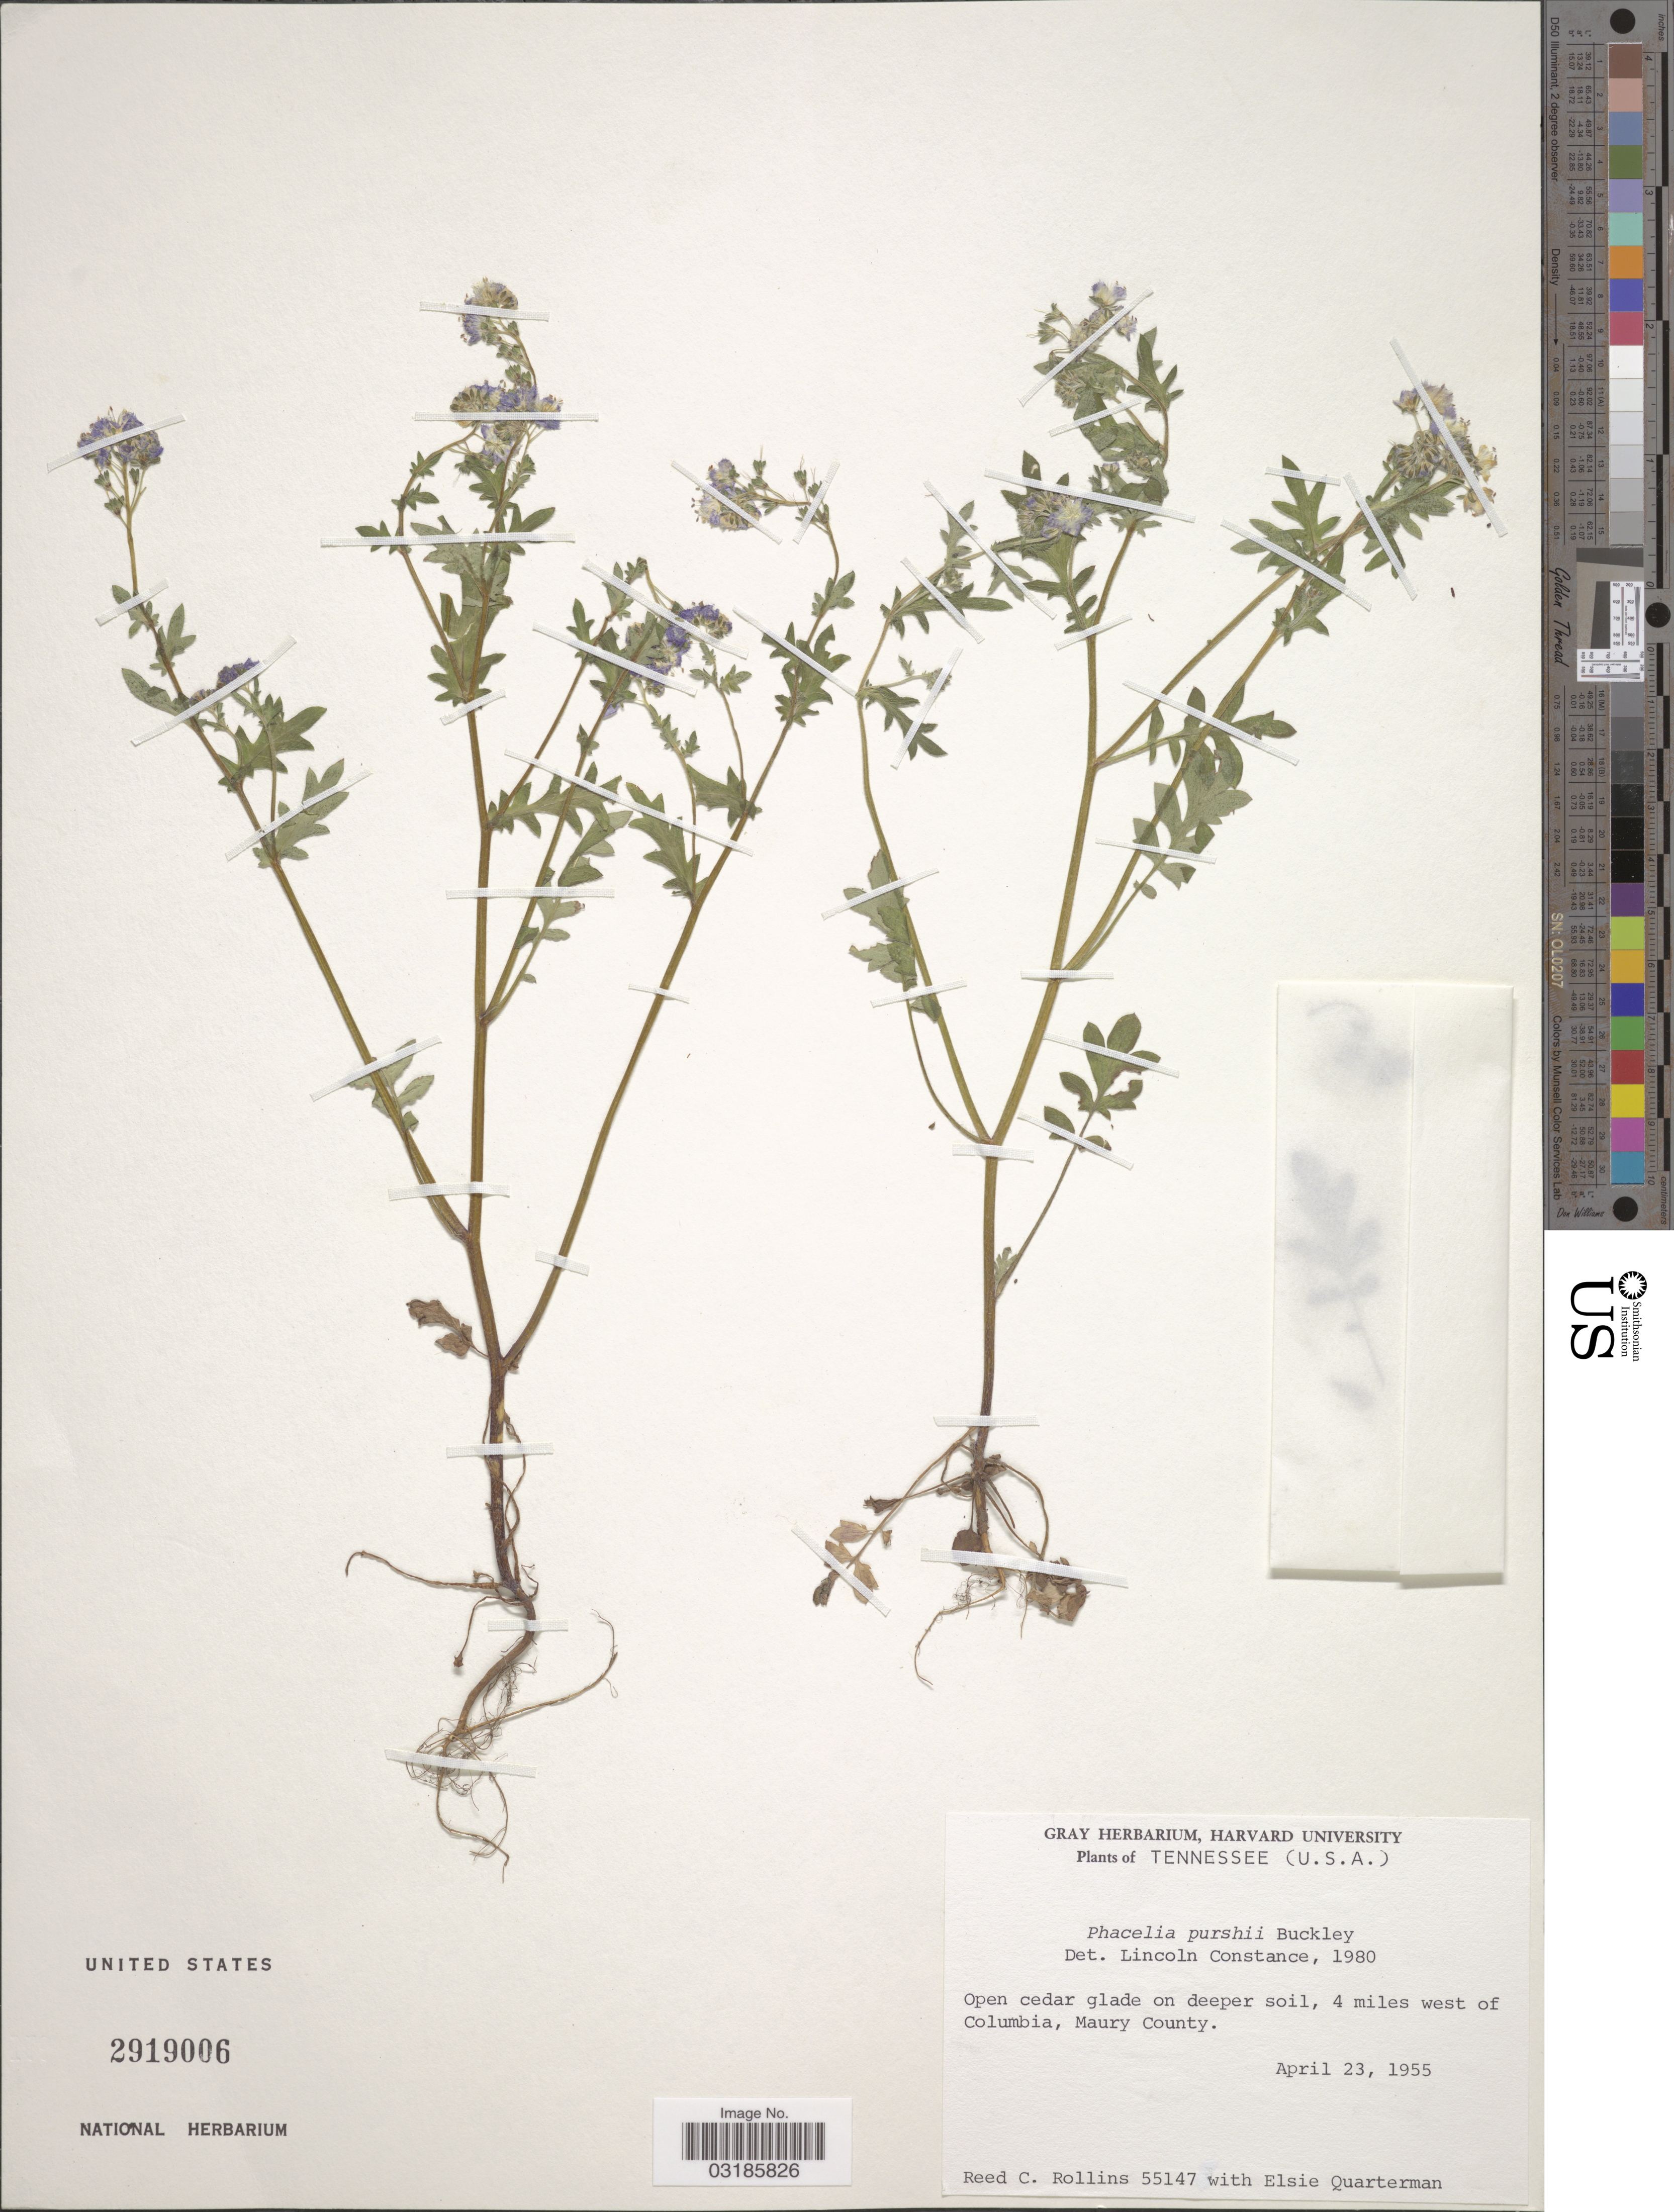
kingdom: Plantae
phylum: Tracheophyta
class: Magnoliopsida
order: Boraginales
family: Hydrophyllaceae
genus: Phacelia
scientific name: Phacelia purshii subsp. purshii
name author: Buckley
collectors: R. C. Rollins & E. Quarterman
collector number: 55147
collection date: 1955-04-23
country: United States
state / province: Tennessee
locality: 4 miles west of Columbia, Maury County.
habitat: open cedar glade on deeper soil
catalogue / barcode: US 2919006